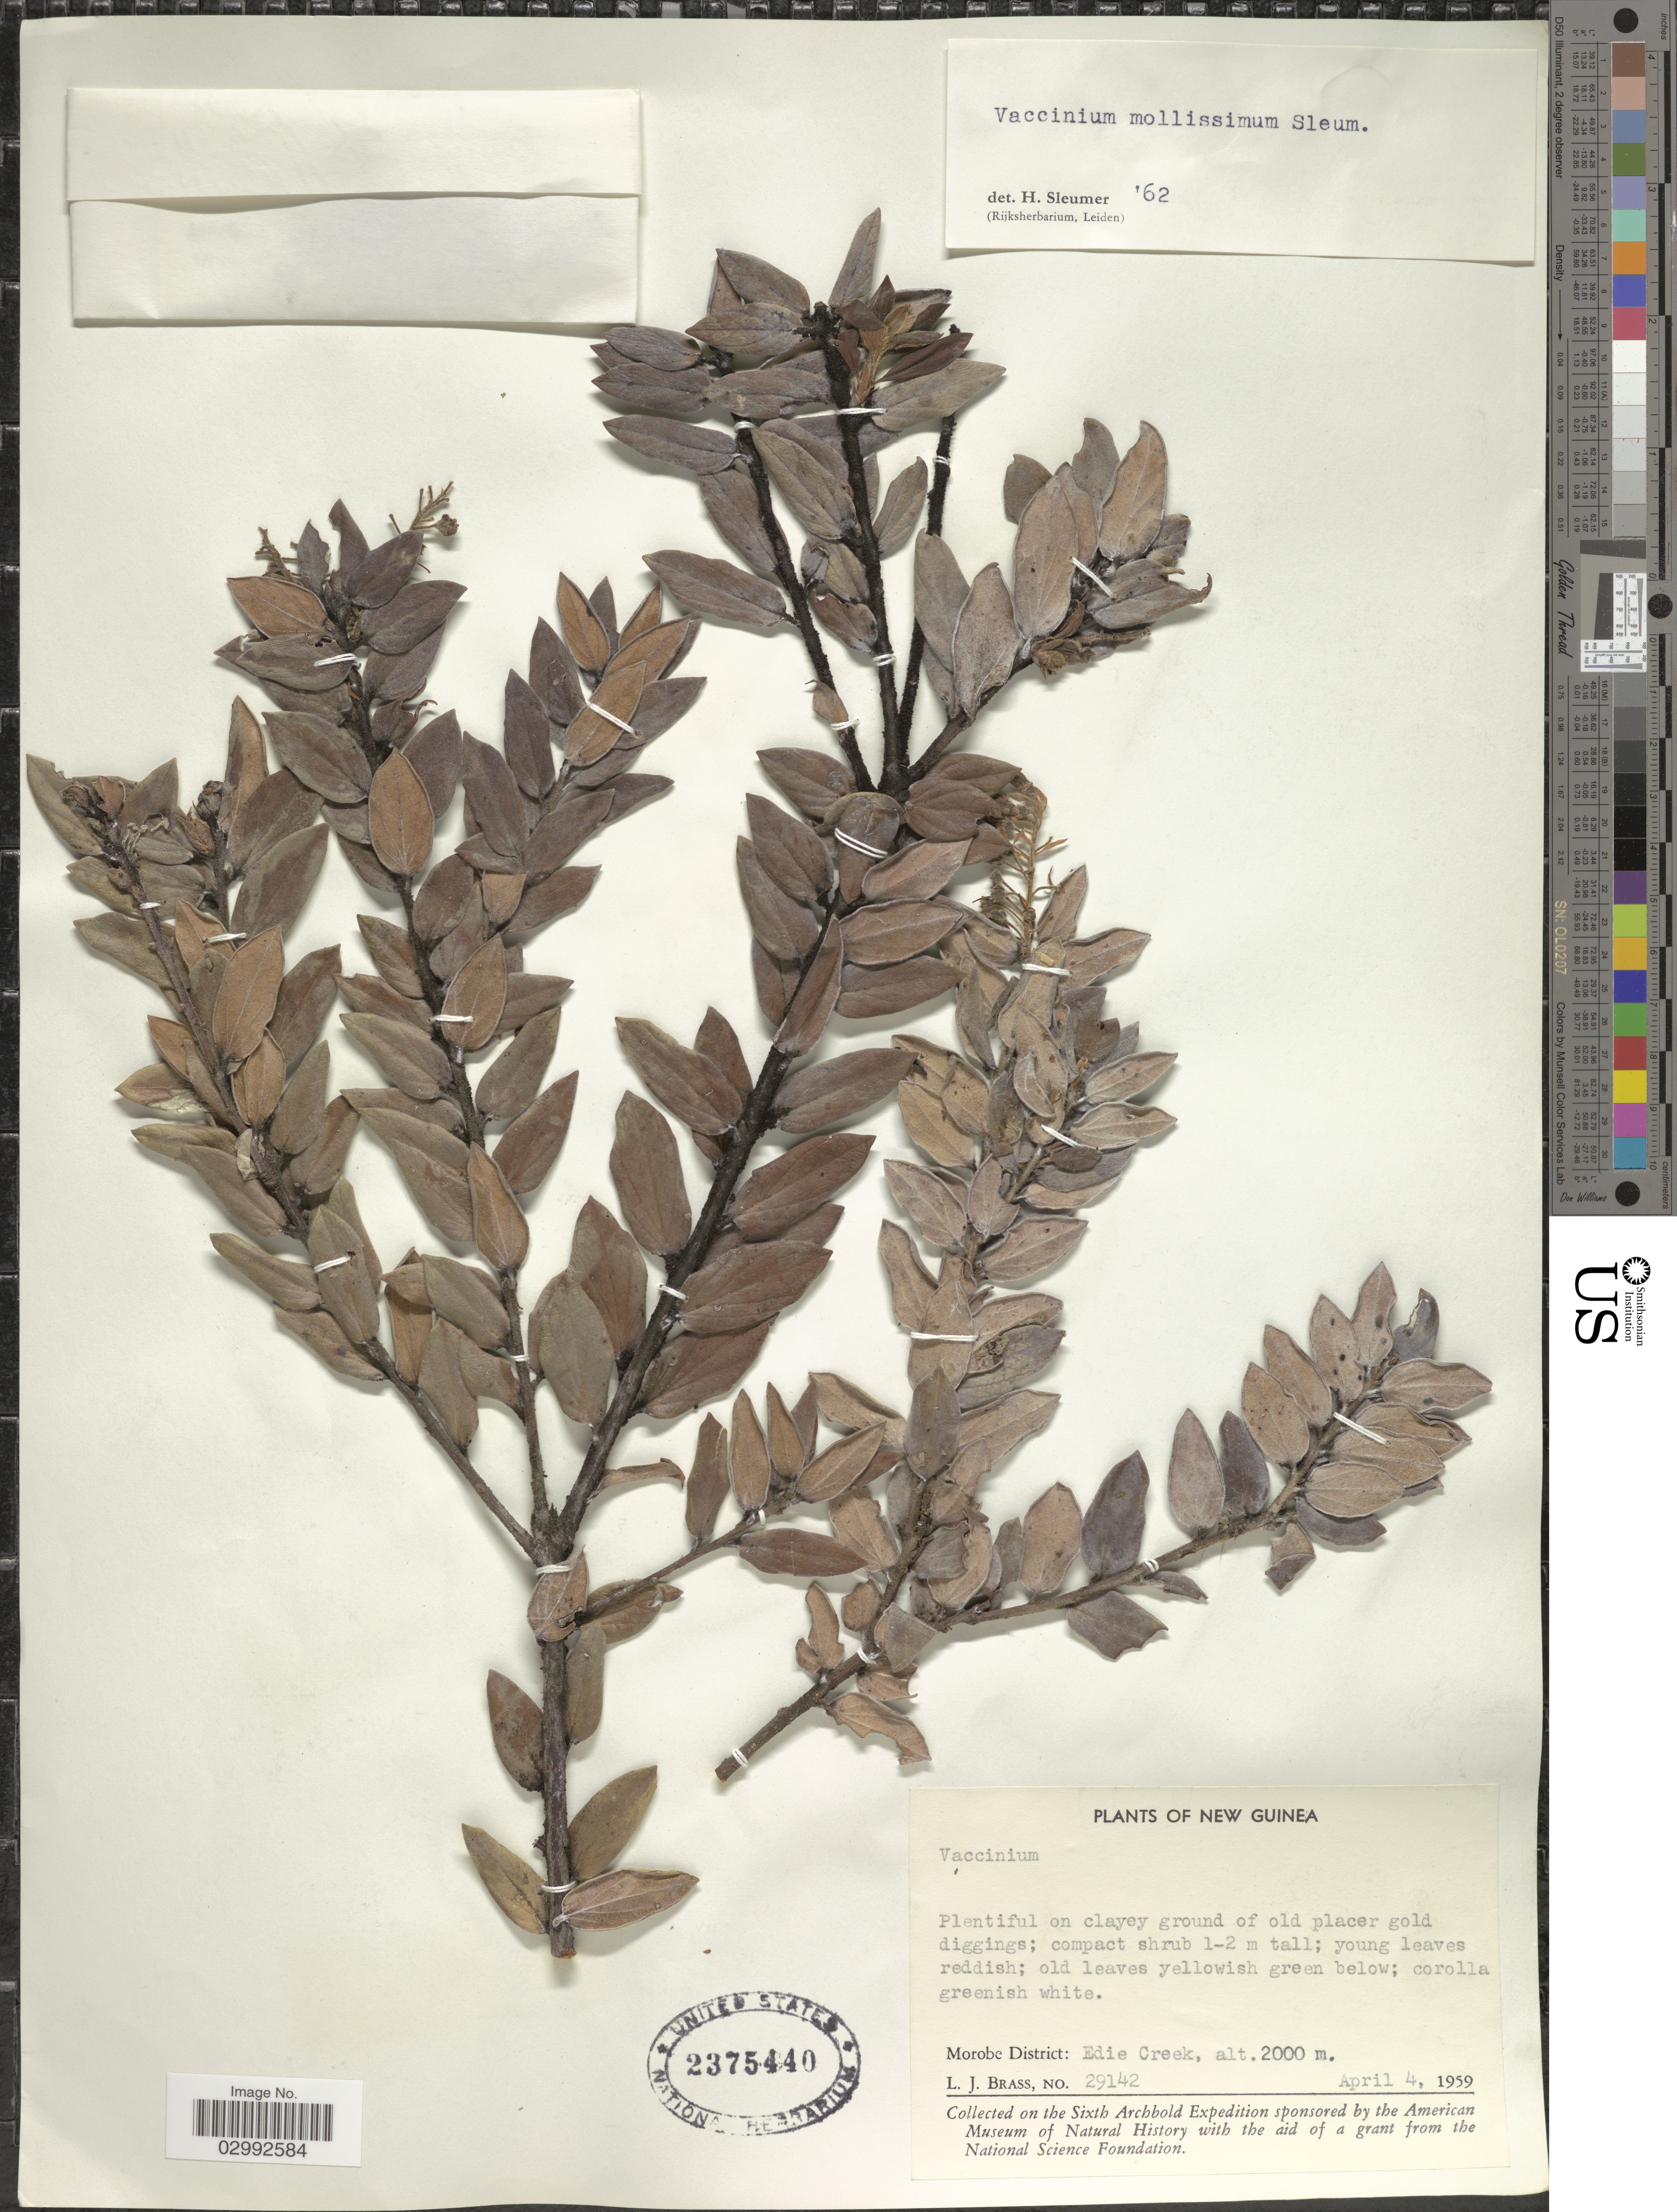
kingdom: Plantae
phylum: Tracheophyta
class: Magnoliopsida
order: Ericales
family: Ericaceae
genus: Vaccinium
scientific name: Vaccinium mollissimum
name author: Sleumer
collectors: L. J. Brass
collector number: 29142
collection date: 1959-04-04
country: Papua New Guinea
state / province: Morobe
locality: Morobe District: Edie Creek.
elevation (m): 2000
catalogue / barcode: US 2375440